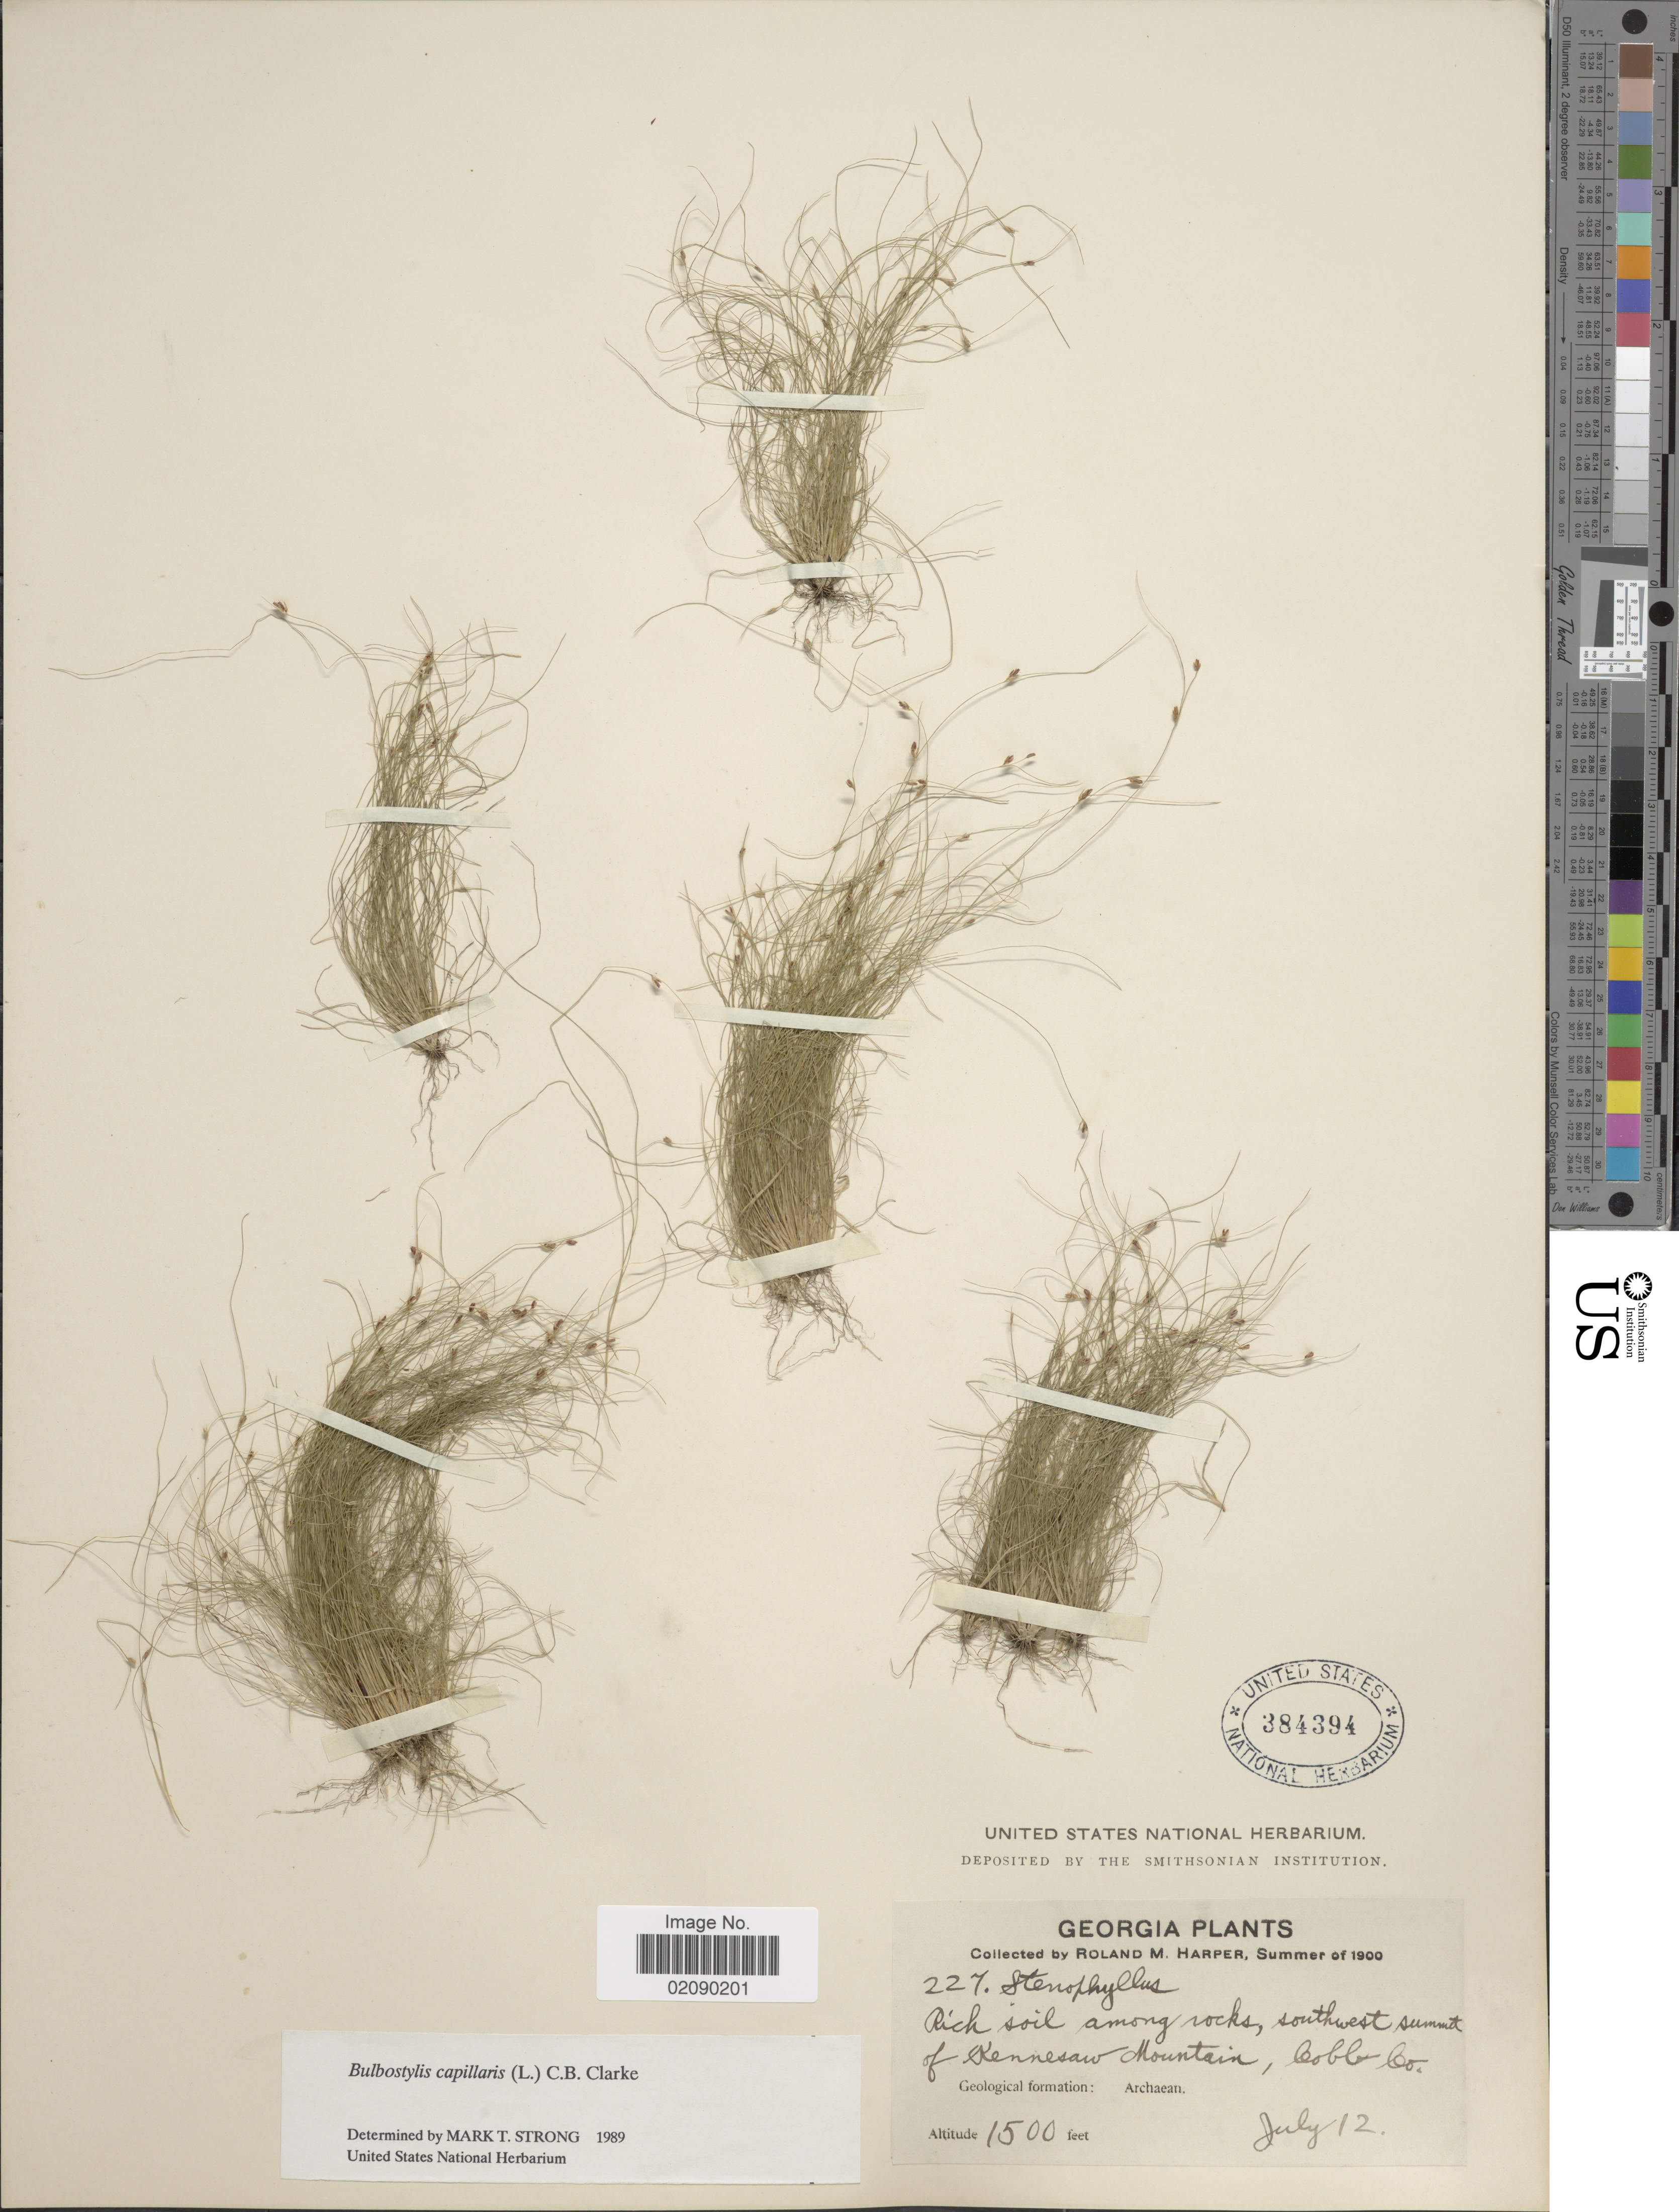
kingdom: Plantae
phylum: Tracheophyta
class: Liliopsida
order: Poales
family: Cyperaceae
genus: Bulbostylis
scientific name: Bulbostylis capillaris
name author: (L.) Kunth ex C.B. Clarke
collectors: R. M. Harper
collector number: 227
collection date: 1900-07-12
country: United States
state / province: Georgia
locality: Southwest summit of Kennesaw Mountain, Cobb Co.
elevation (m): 457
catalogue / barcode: US 384394